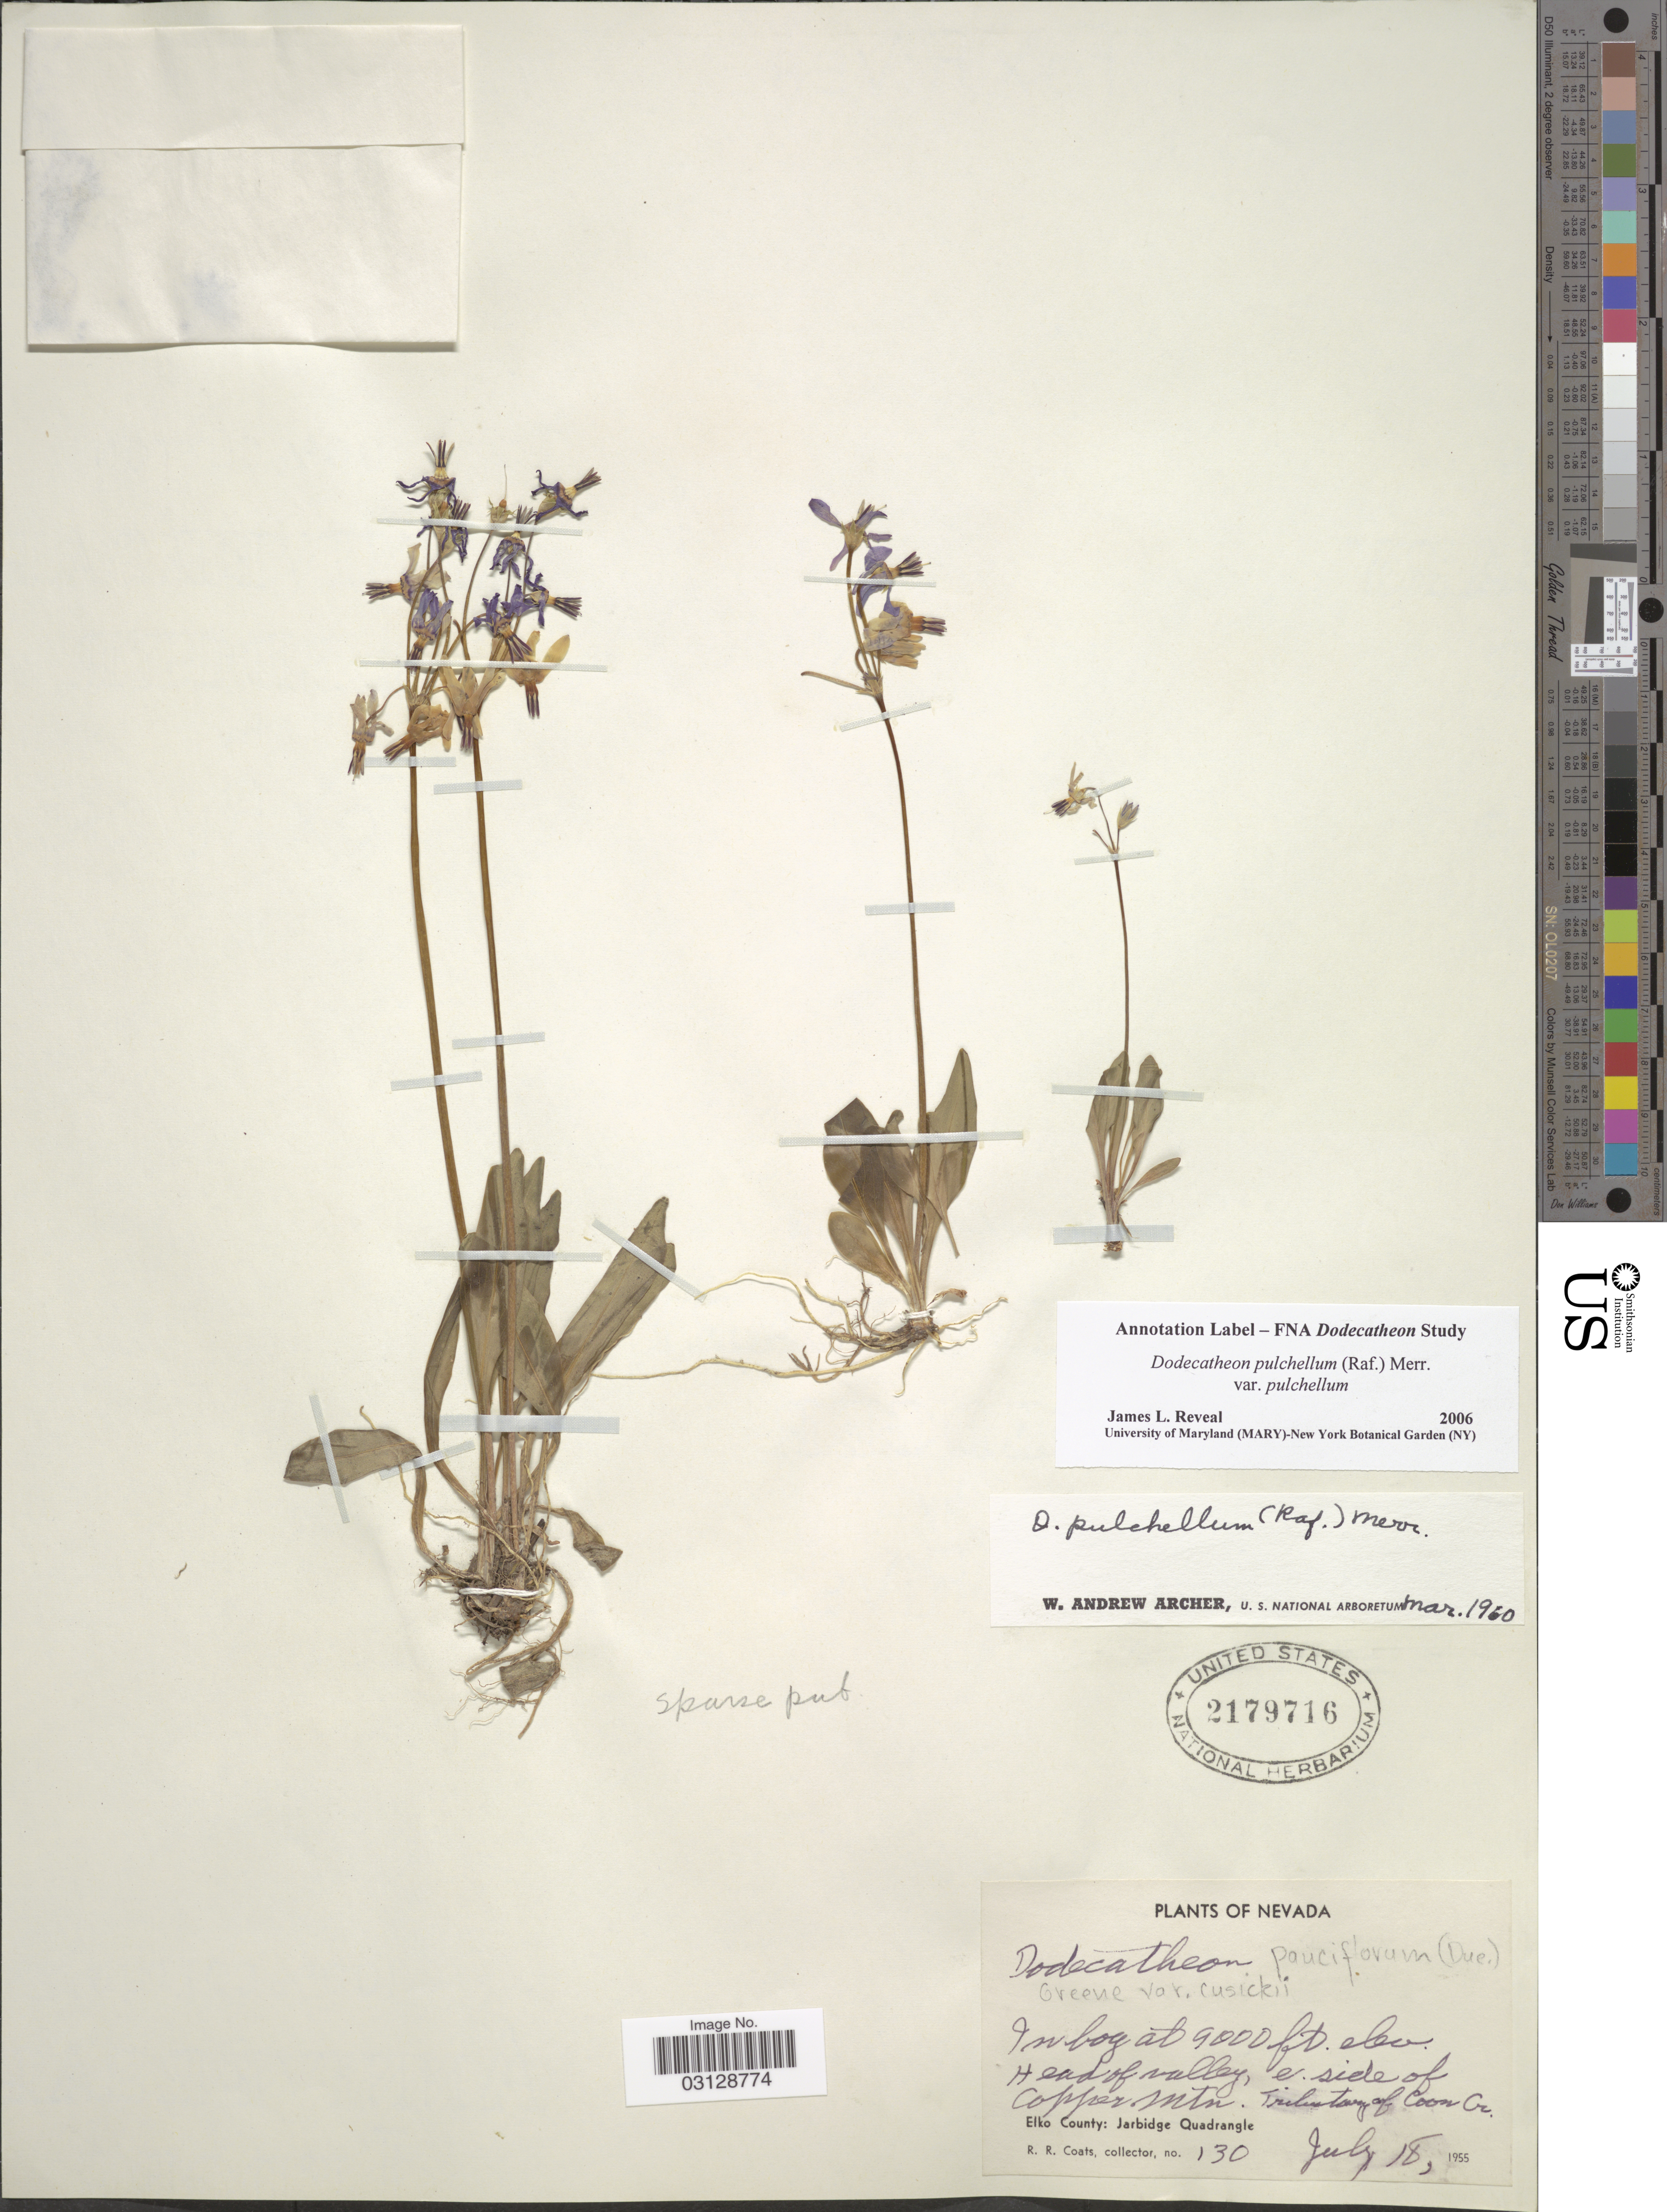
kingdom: Plantae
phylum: Tracheophyta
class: Magnoliopsida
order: Ericales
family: Primulaceae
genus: Dodecatheon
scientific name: Dodecatheon pulchellum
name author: (Raf.) Merr.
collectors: R. Coats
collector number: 130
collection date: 1955-07-18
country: United States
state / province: Nevada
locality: Head of valley, e. side of Copper Mtn. Tributary of Coon Co. Elko County: Jarbidge Quadrangle.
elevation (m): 2743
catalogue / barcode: US 2179716